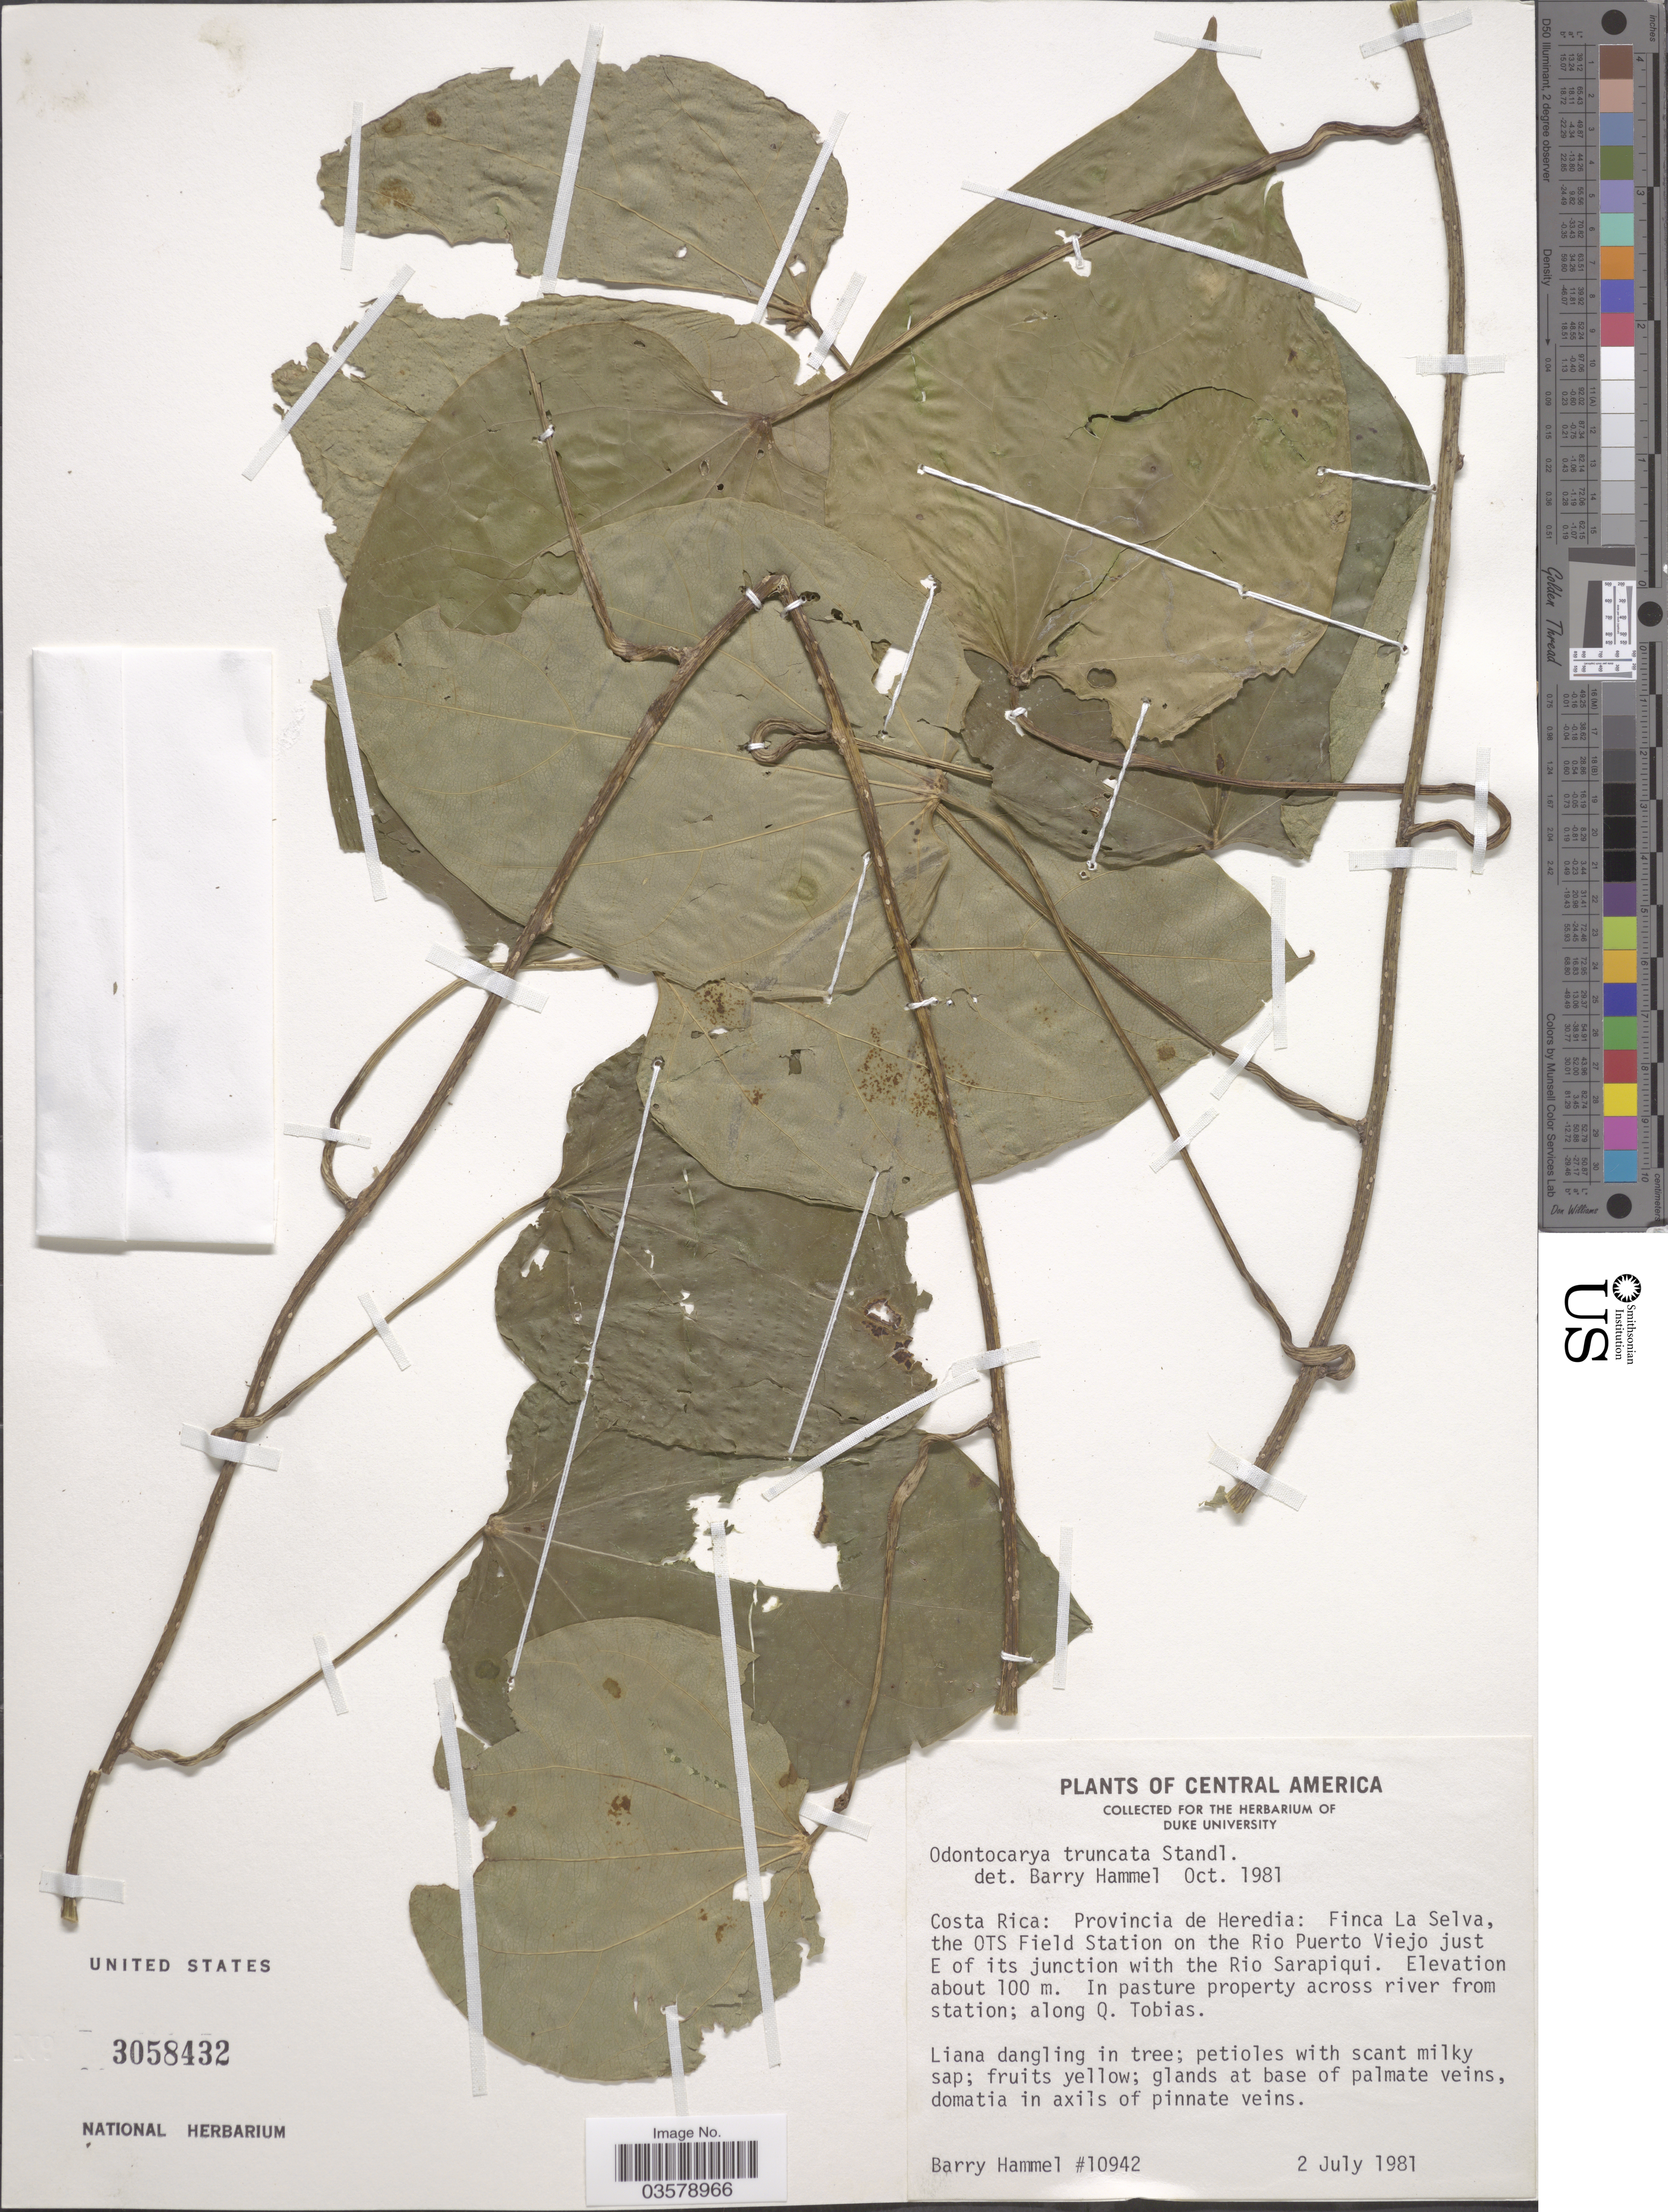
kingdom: Plantae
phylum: Tracheophyta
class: Magnoliopsida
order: Ranunculales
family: Menispermaceae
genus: Odontocarya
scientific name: Odontocarya truncata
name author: Standl.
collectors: B. Hammel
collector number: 10942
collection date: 1981-07-02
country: Costa Rica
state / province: Heredia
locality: Central America. Finca La Selva, the OTS Field Station on the Rio Puerto Viejo just E of its junction with the Rio Sarapiqui. In pasture property across river from station; along Q. Tobias.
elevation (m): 100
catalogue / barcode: US 3058432